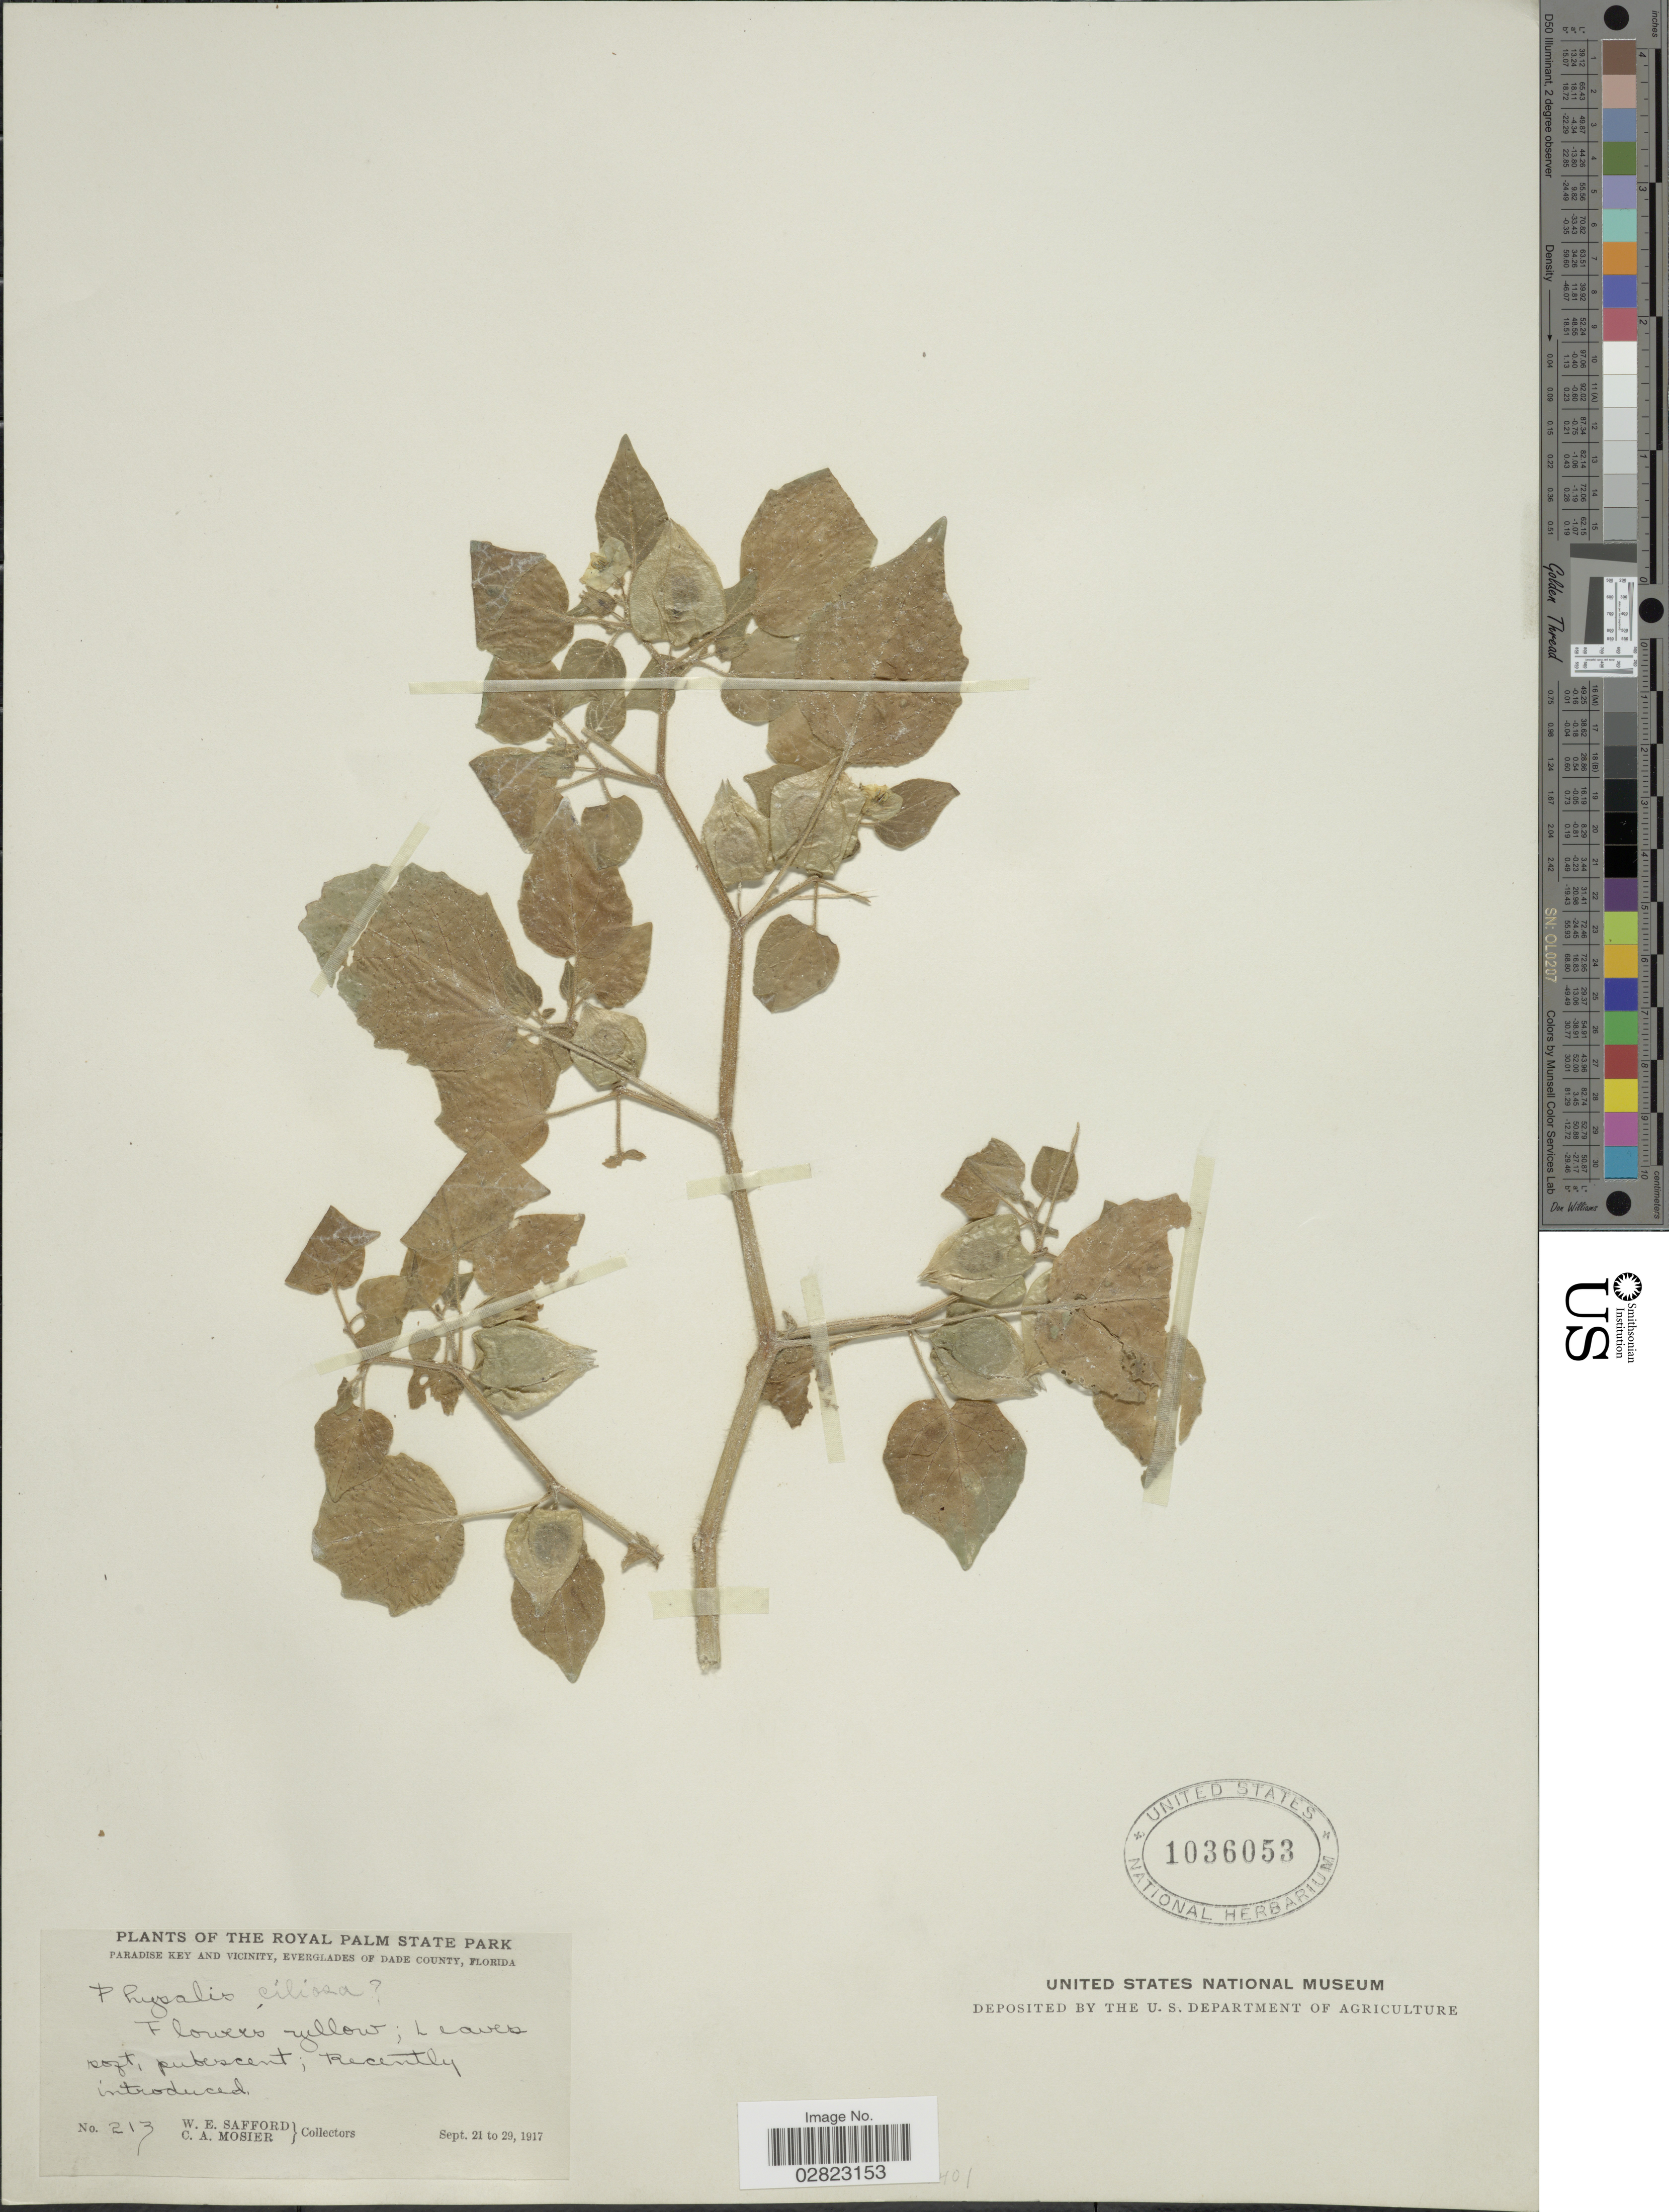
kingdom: Plantae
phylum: Tracheophyta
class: Magnoliopsida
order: Solanales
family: Solanaceae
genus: Physalis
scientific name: Physalis ciliosa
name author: Rydb.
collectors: W. E. Safford & C. A. Mosier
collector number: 213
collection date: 1917-09-21/1917-09-29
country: United States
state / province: Florida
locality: Royal Palm State Park. Paradise Key and Vicinity, Everglades of Dade County.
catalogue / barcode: US 1036053